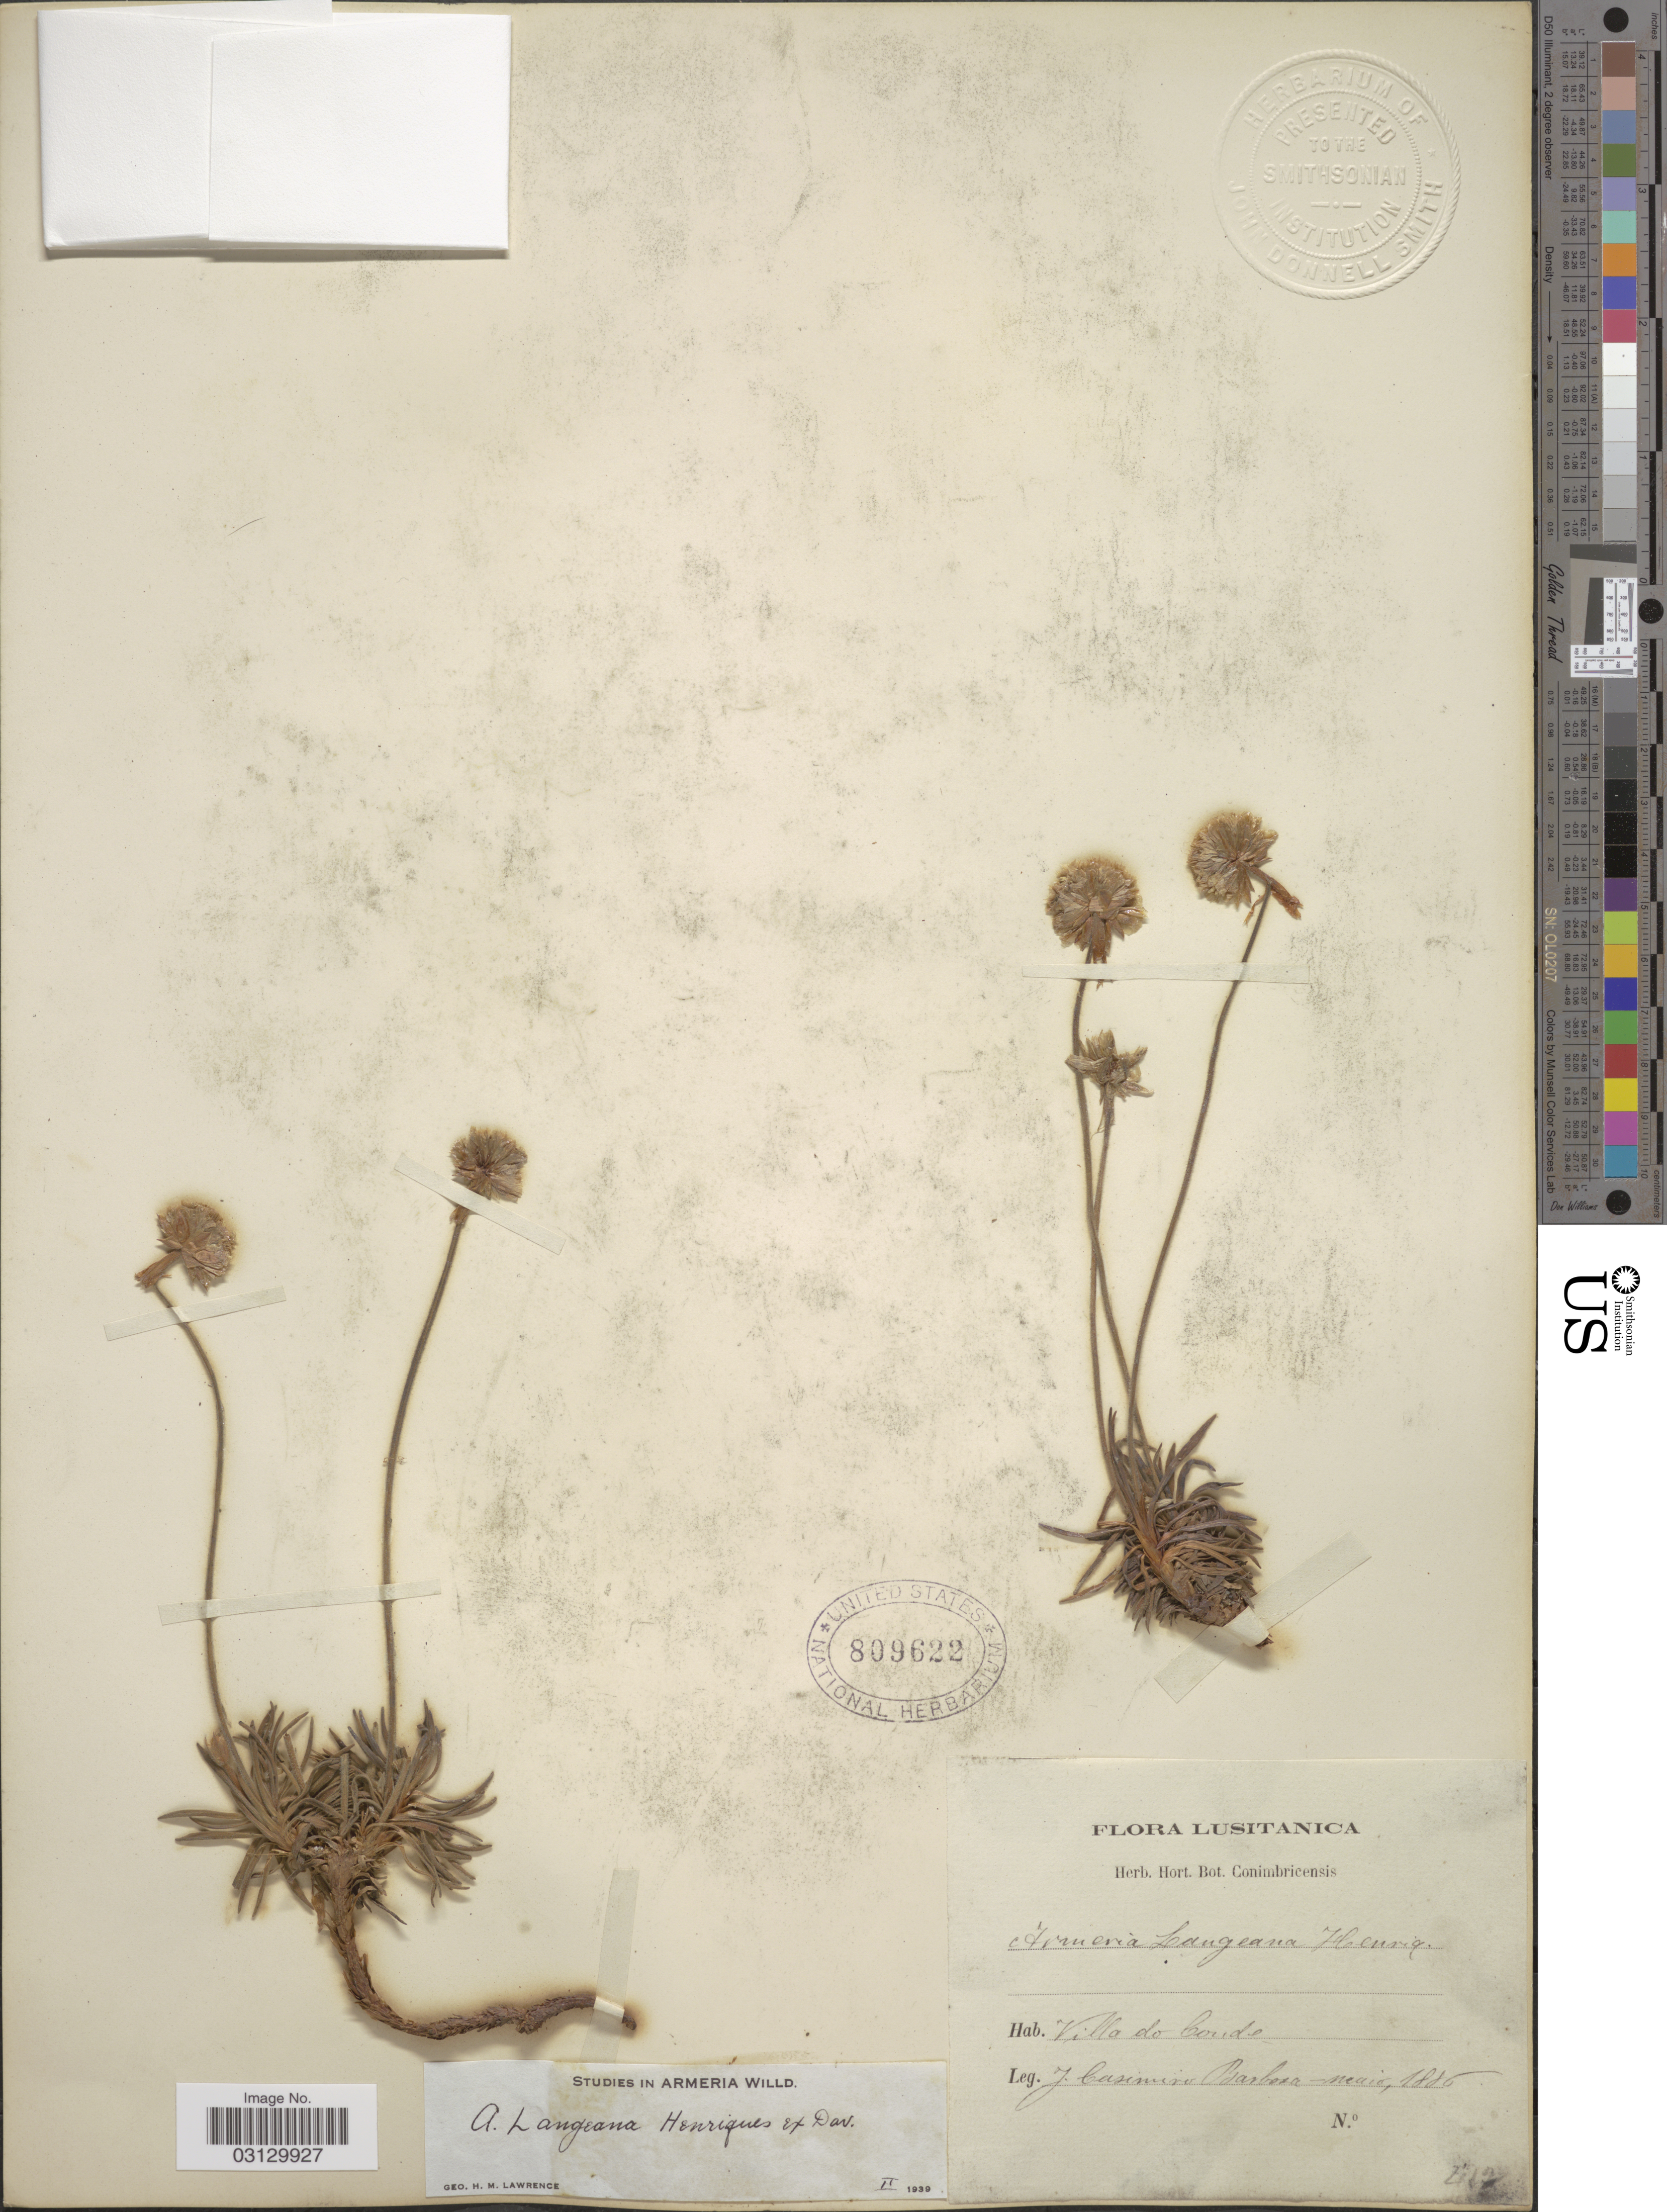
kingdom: Plantae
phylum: Tracheophyta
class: Magnoliopsida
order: Caryophyllales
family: Plumbaginaceae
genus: Armeria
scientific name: Armeria pubigera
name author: (Desf.) Boiss.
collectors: J. Barbosa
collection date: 1886-05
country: Portugal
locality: Lusitanica. Villa do Conde.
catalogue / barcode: US 809622